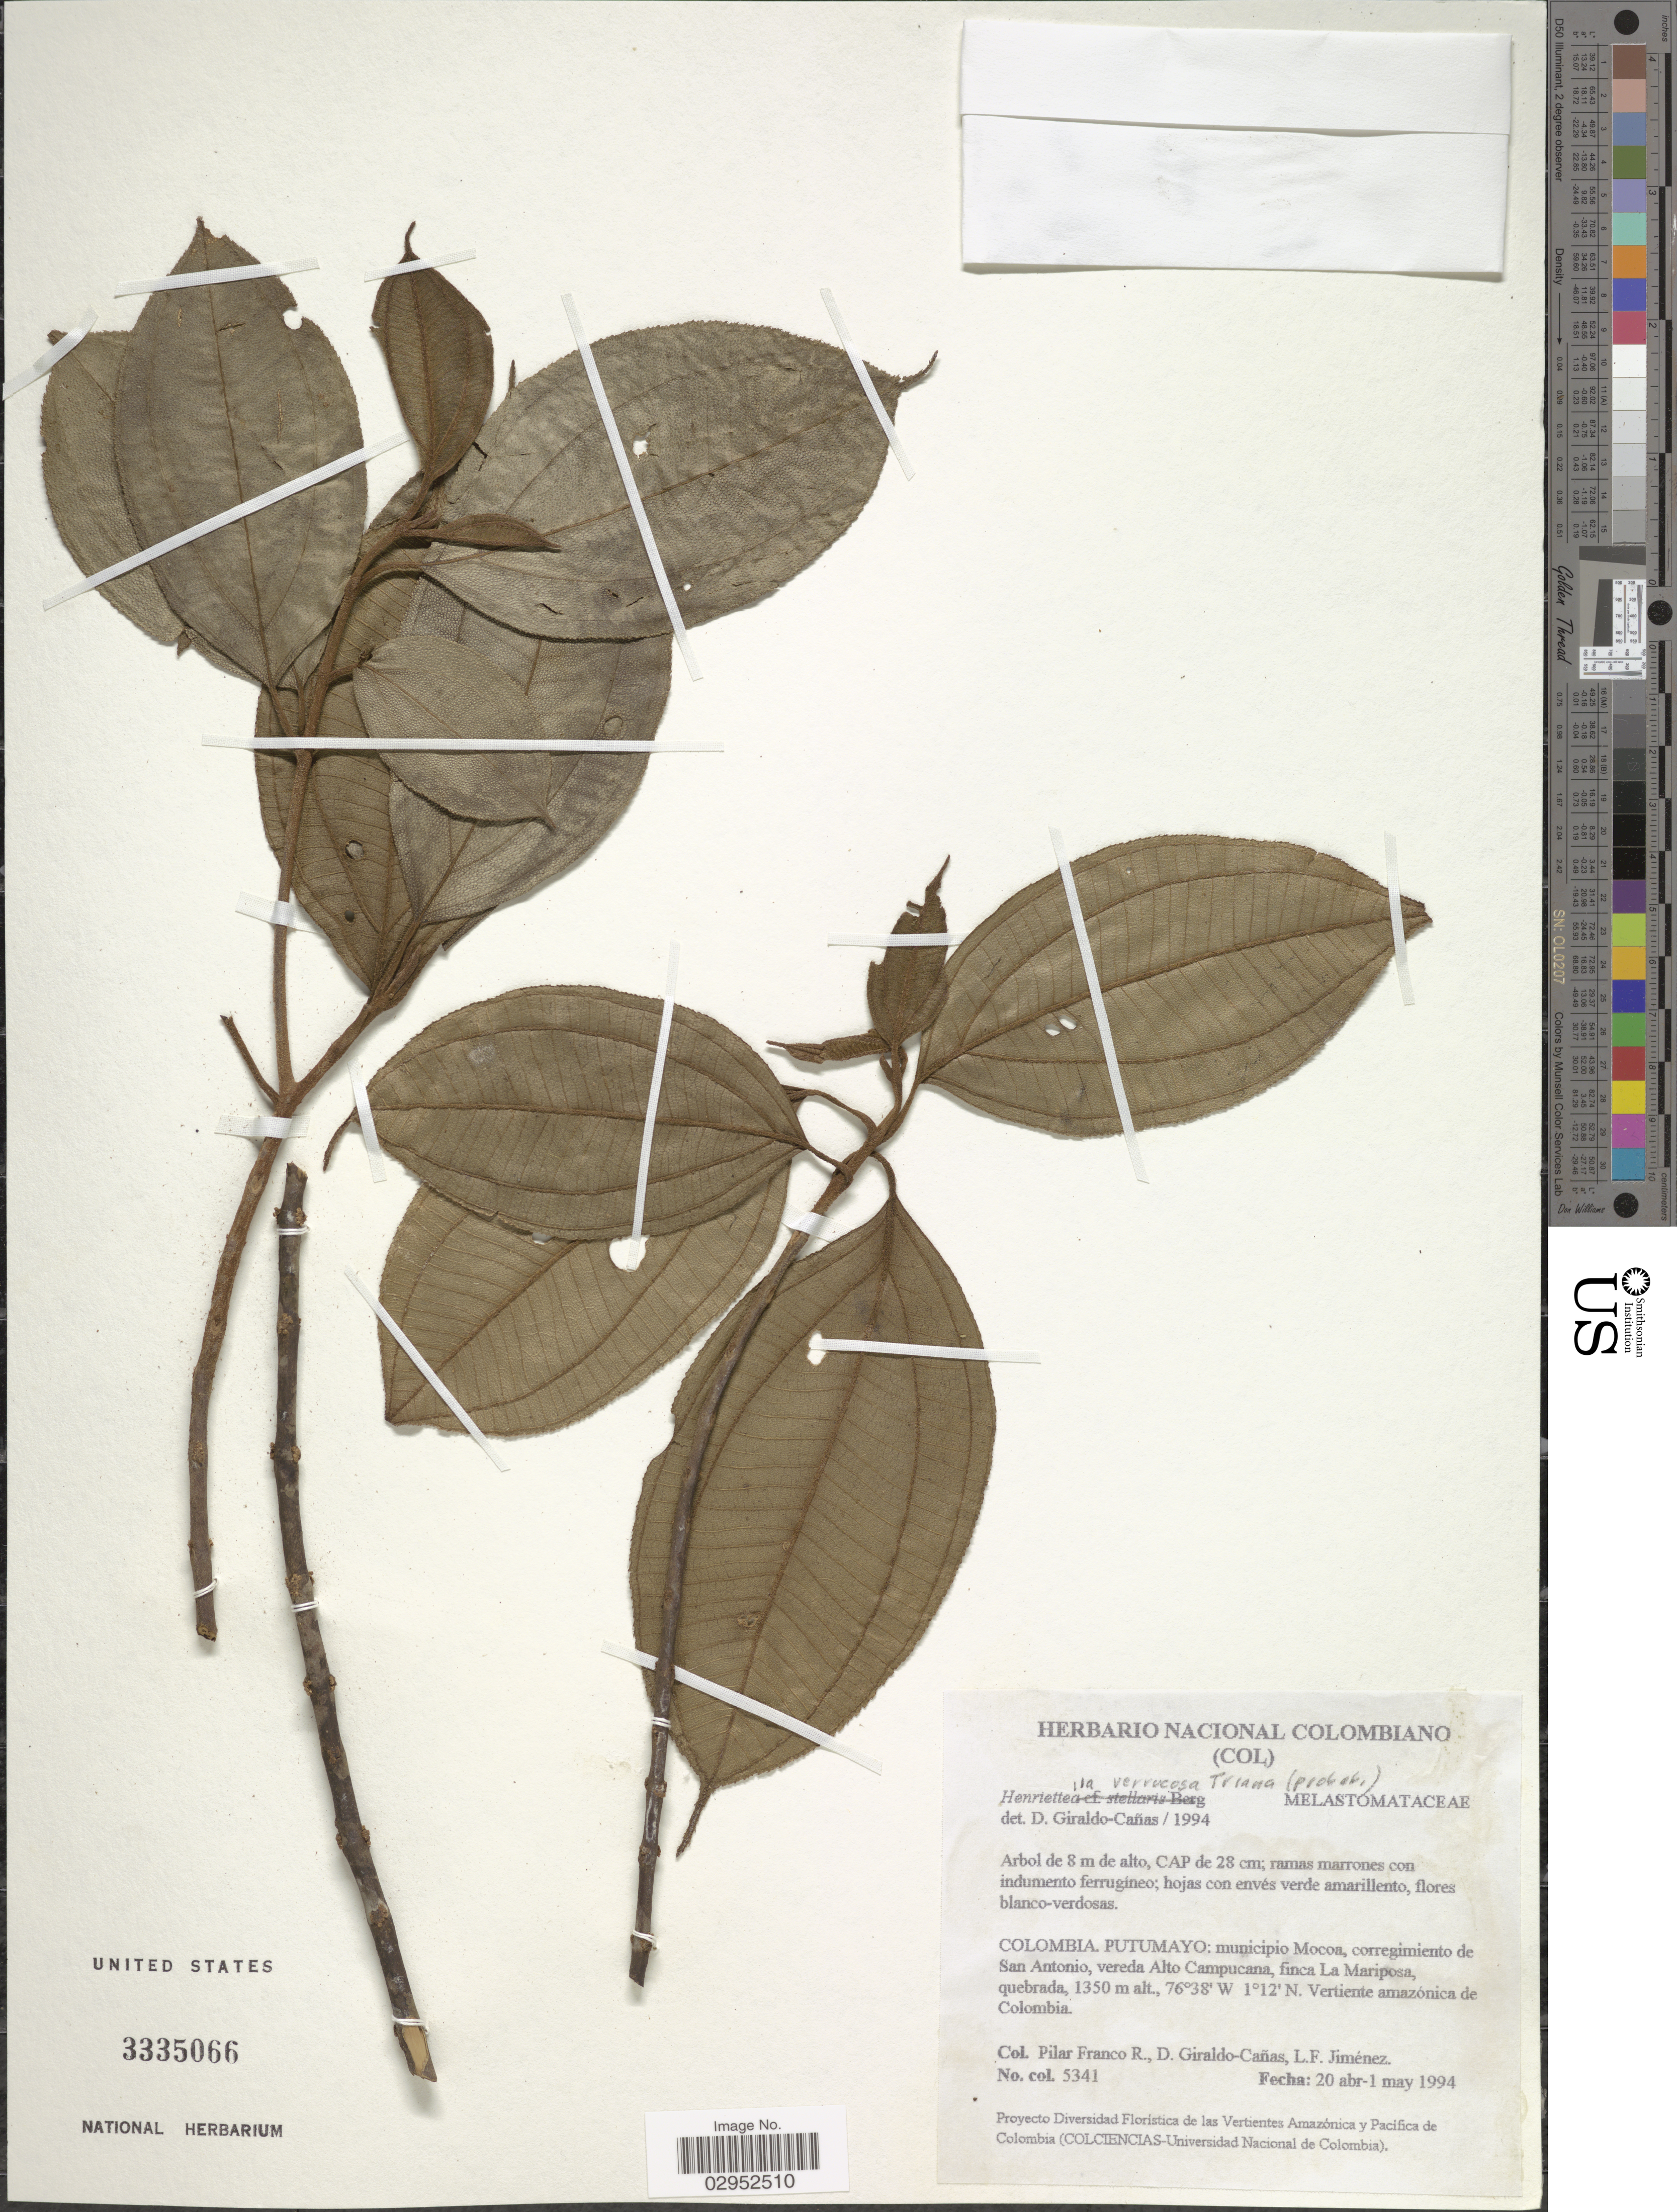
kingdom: Plantae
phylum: Tracheophyta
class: Magnoliopsida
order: Myrtales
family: Melastomataceae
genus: Henriettea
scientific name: Henriettea verrucosa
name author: (Triana) J.F. Macbr.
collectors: P. Franco Roselli, D. Giraldo-Cañas & L. Jimenez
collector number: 5341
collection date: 1994-04-20/1994-05-01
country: Colombia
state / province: Putumayo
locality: Municipio Mocoa, corregimiento de San Antonio, vereda Alto Campucana, finca La Mariposa, quebrada. Vertiente amazónica de Colombia.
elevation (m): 1350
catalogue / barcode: US 3335066